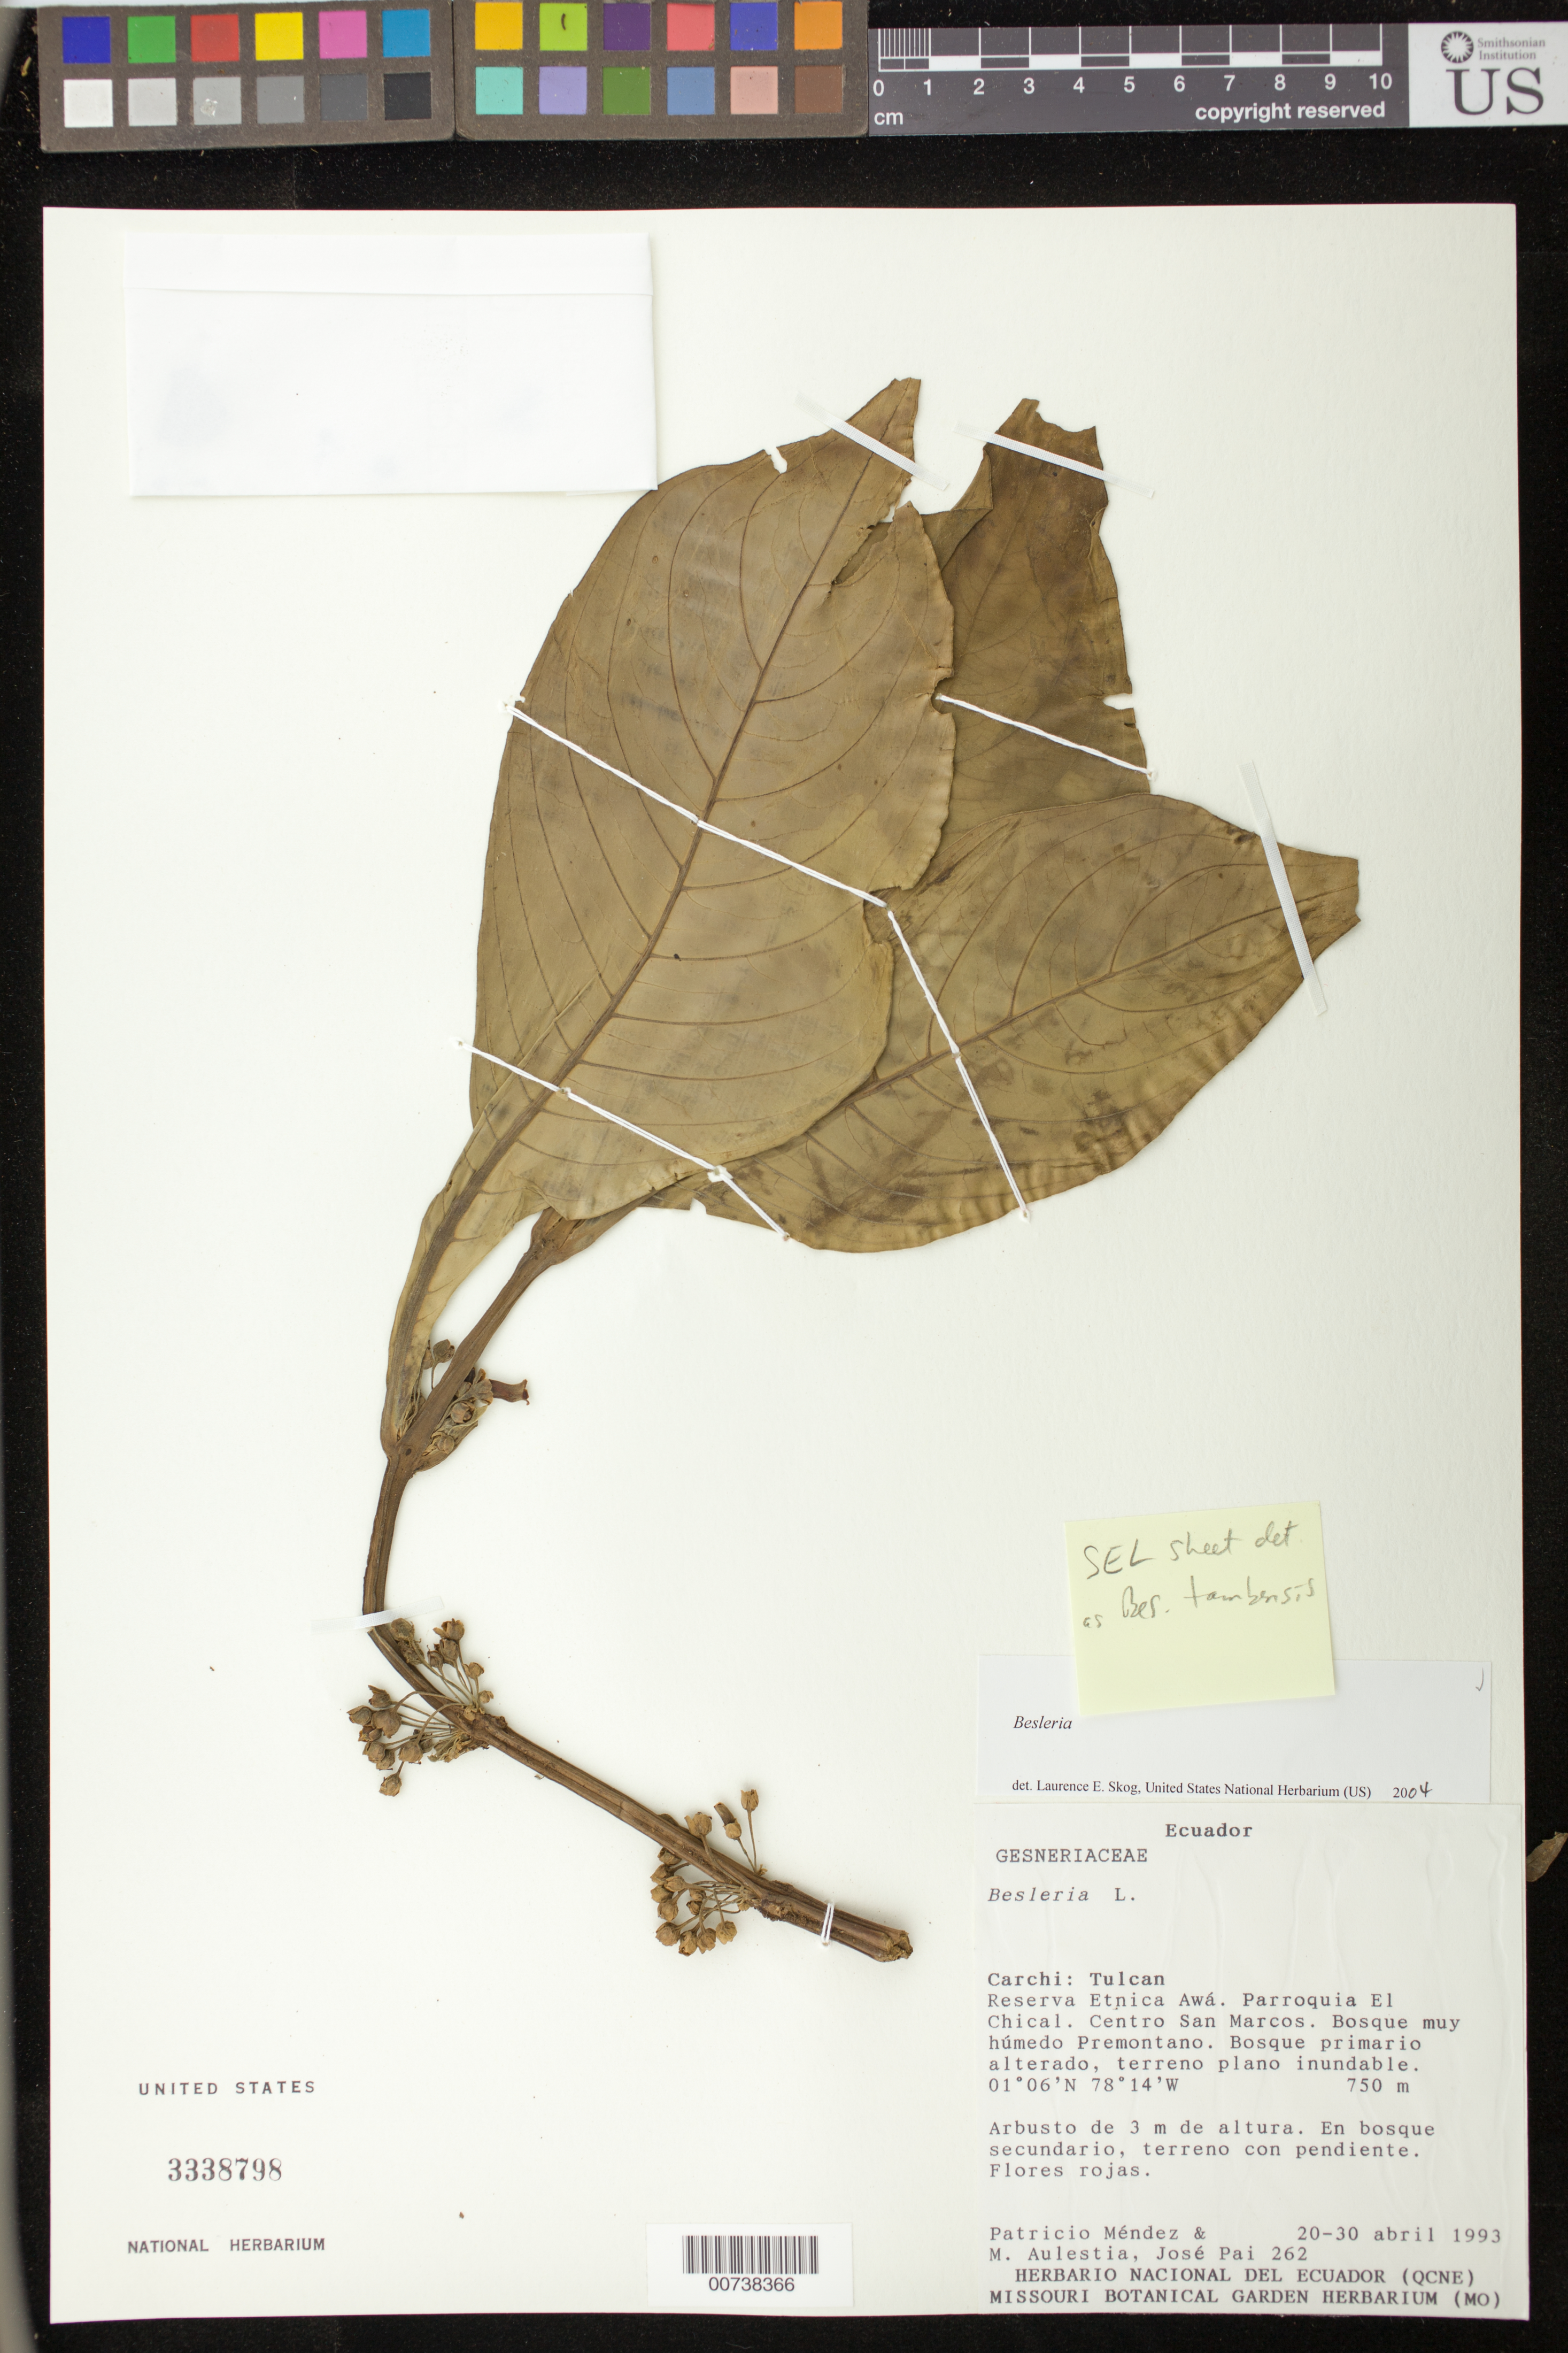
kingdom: Plantae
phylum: Tracheophyta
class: Magnoliopsida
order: Lamiales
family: Gesneriaceae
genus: Besleria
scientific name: Besleria sp.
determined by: Skog, Laurence E.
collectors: P. Méndez, M. Aulestia & J. Pai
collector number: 262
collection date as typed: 20-30 Apr 1993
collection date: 1993-04-20/1993-04-30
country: Ecuador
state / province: Carchi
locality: Carchi: Tulcan. Reserva Etnica Awá, Parroquia El Chical, Centro San Marcos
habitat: Bosque muy húmedo premontano, bosque primario alterado, terreno plano inundable; en bosque secundario, terreno con pendiente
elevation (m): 750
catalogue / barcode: US 3338798